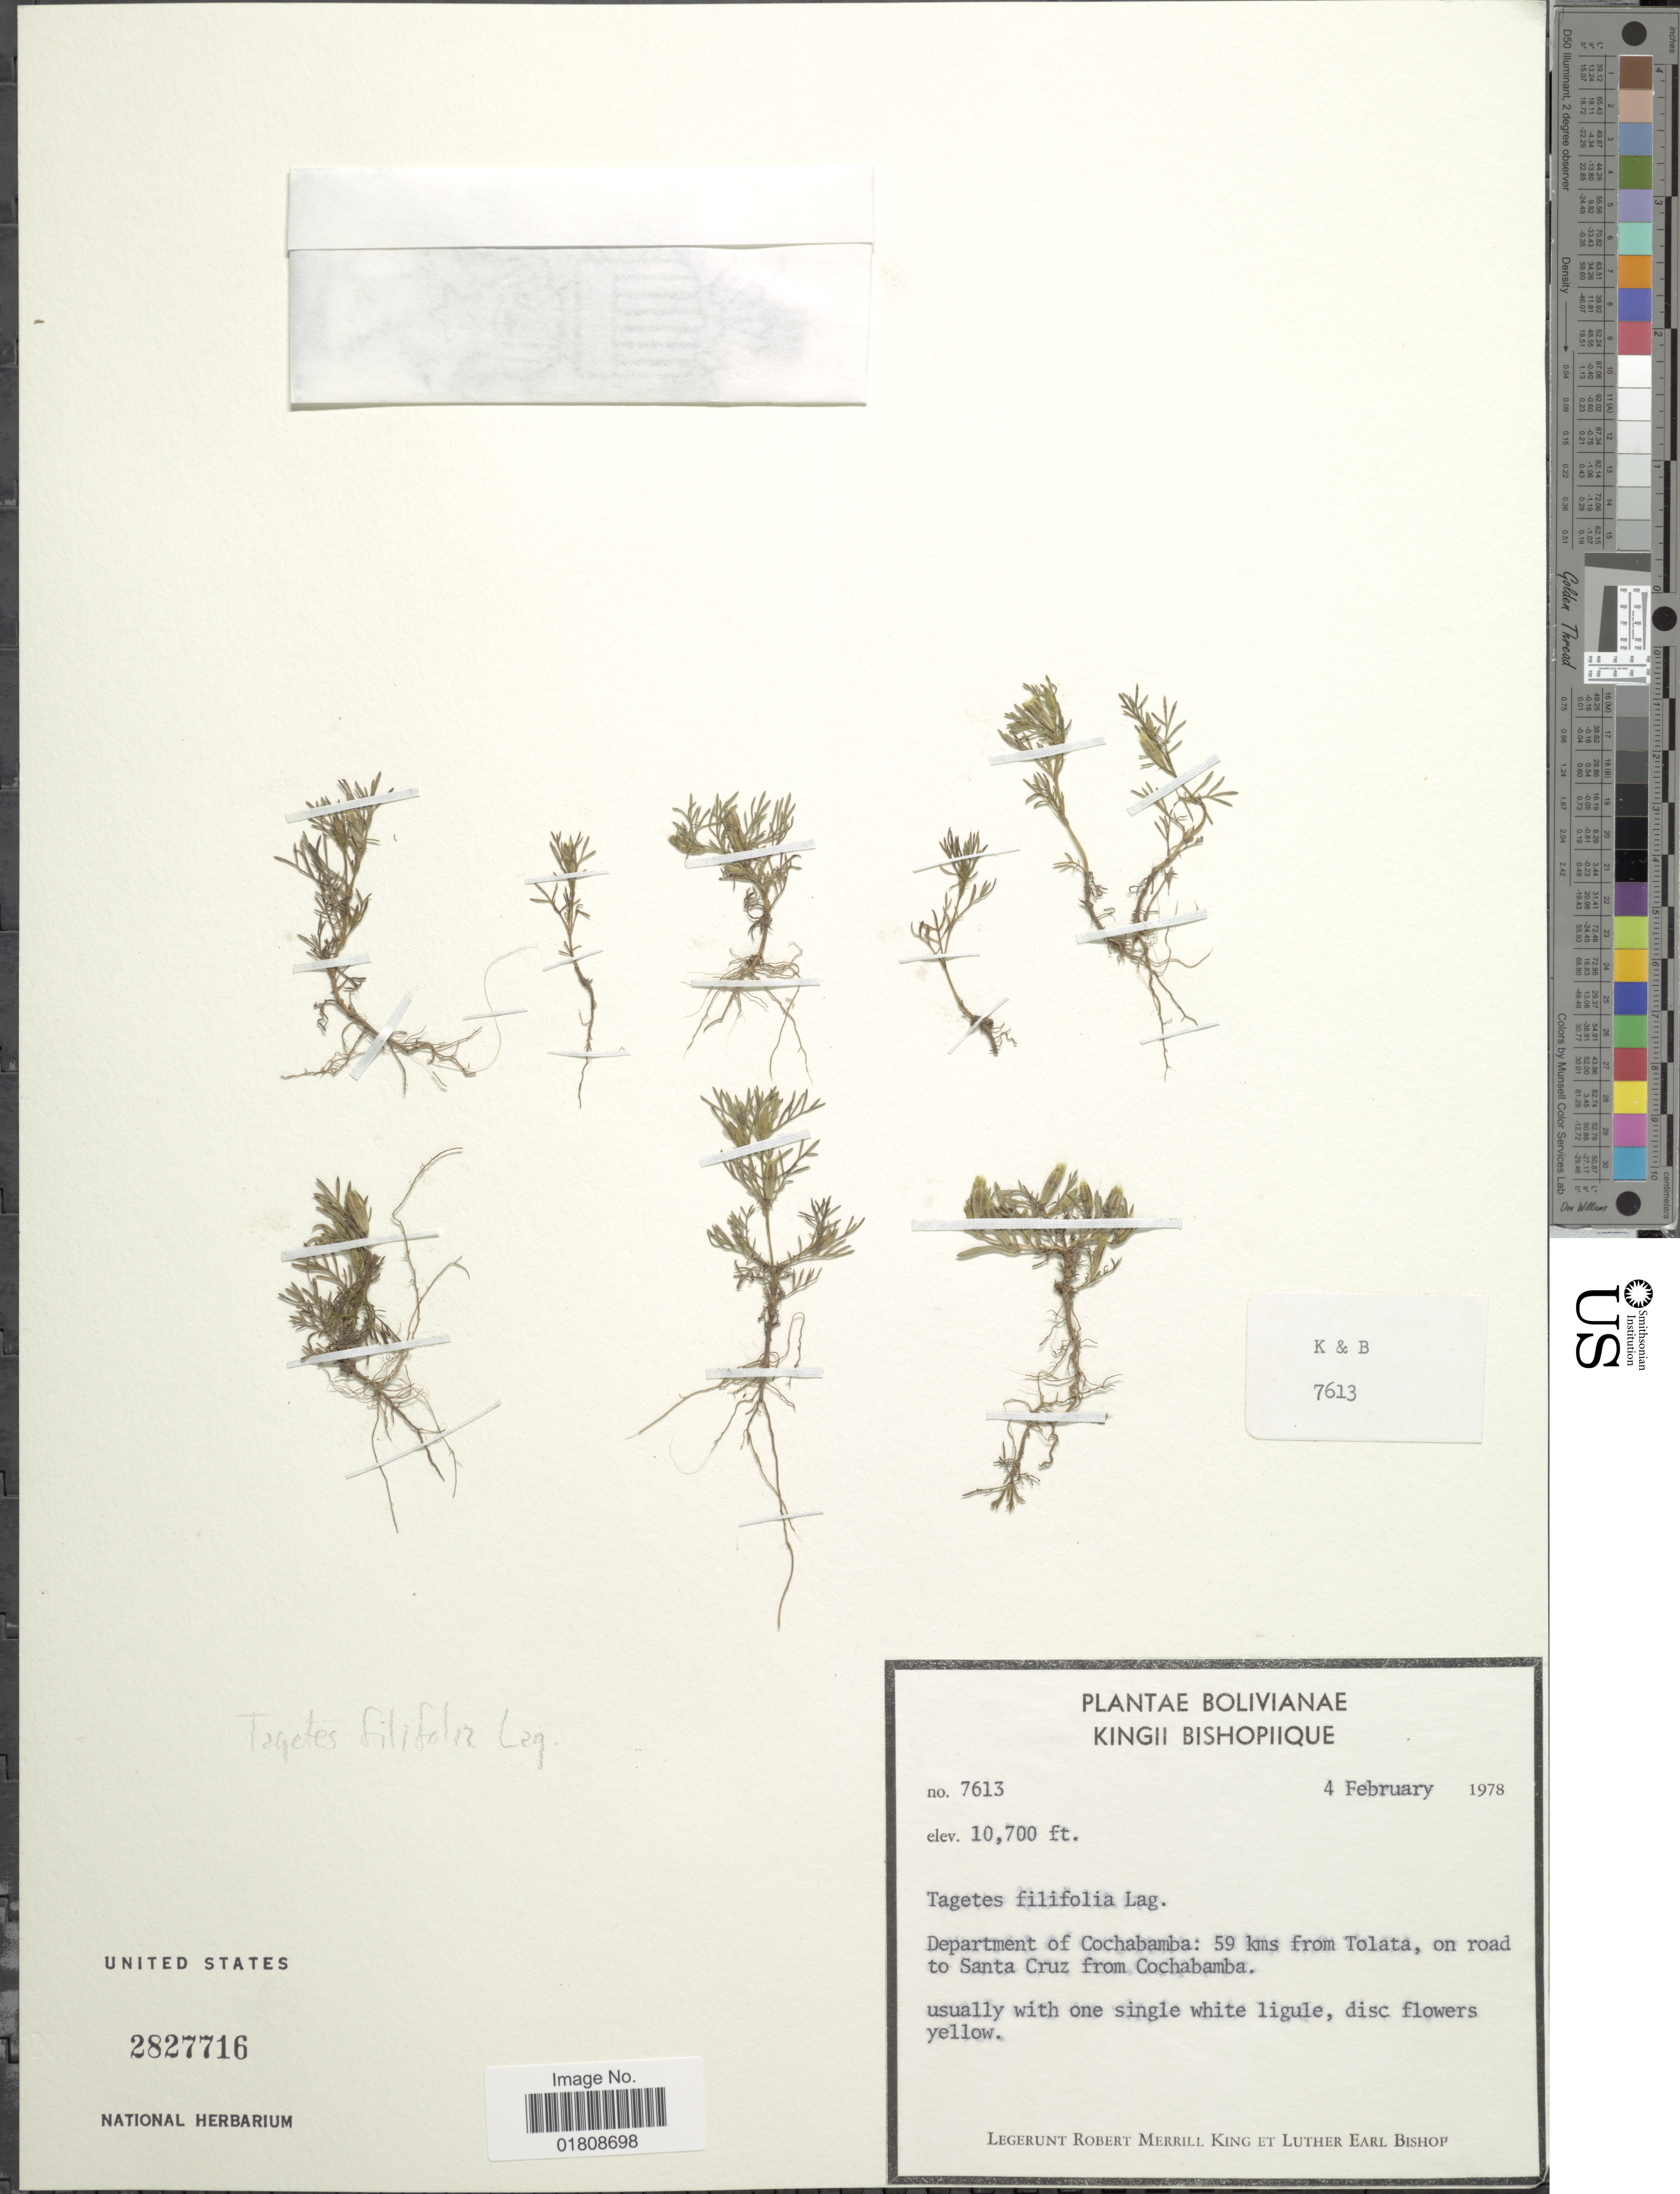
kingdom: Plantae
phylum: Tracheophyta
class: Magnoliopsida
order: Asterales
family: Asteraceae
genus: Tagetes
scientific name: Tagetes filifolia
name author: Lag.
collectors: R. M. King & L. E. Bishop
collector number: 7613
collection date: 1978-02-04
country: Bolivia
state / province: Cochabamba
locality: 59 kms from Tolata, on road to Santa Cruz from Cochabamba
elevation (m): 3261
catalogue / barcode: US 2827716